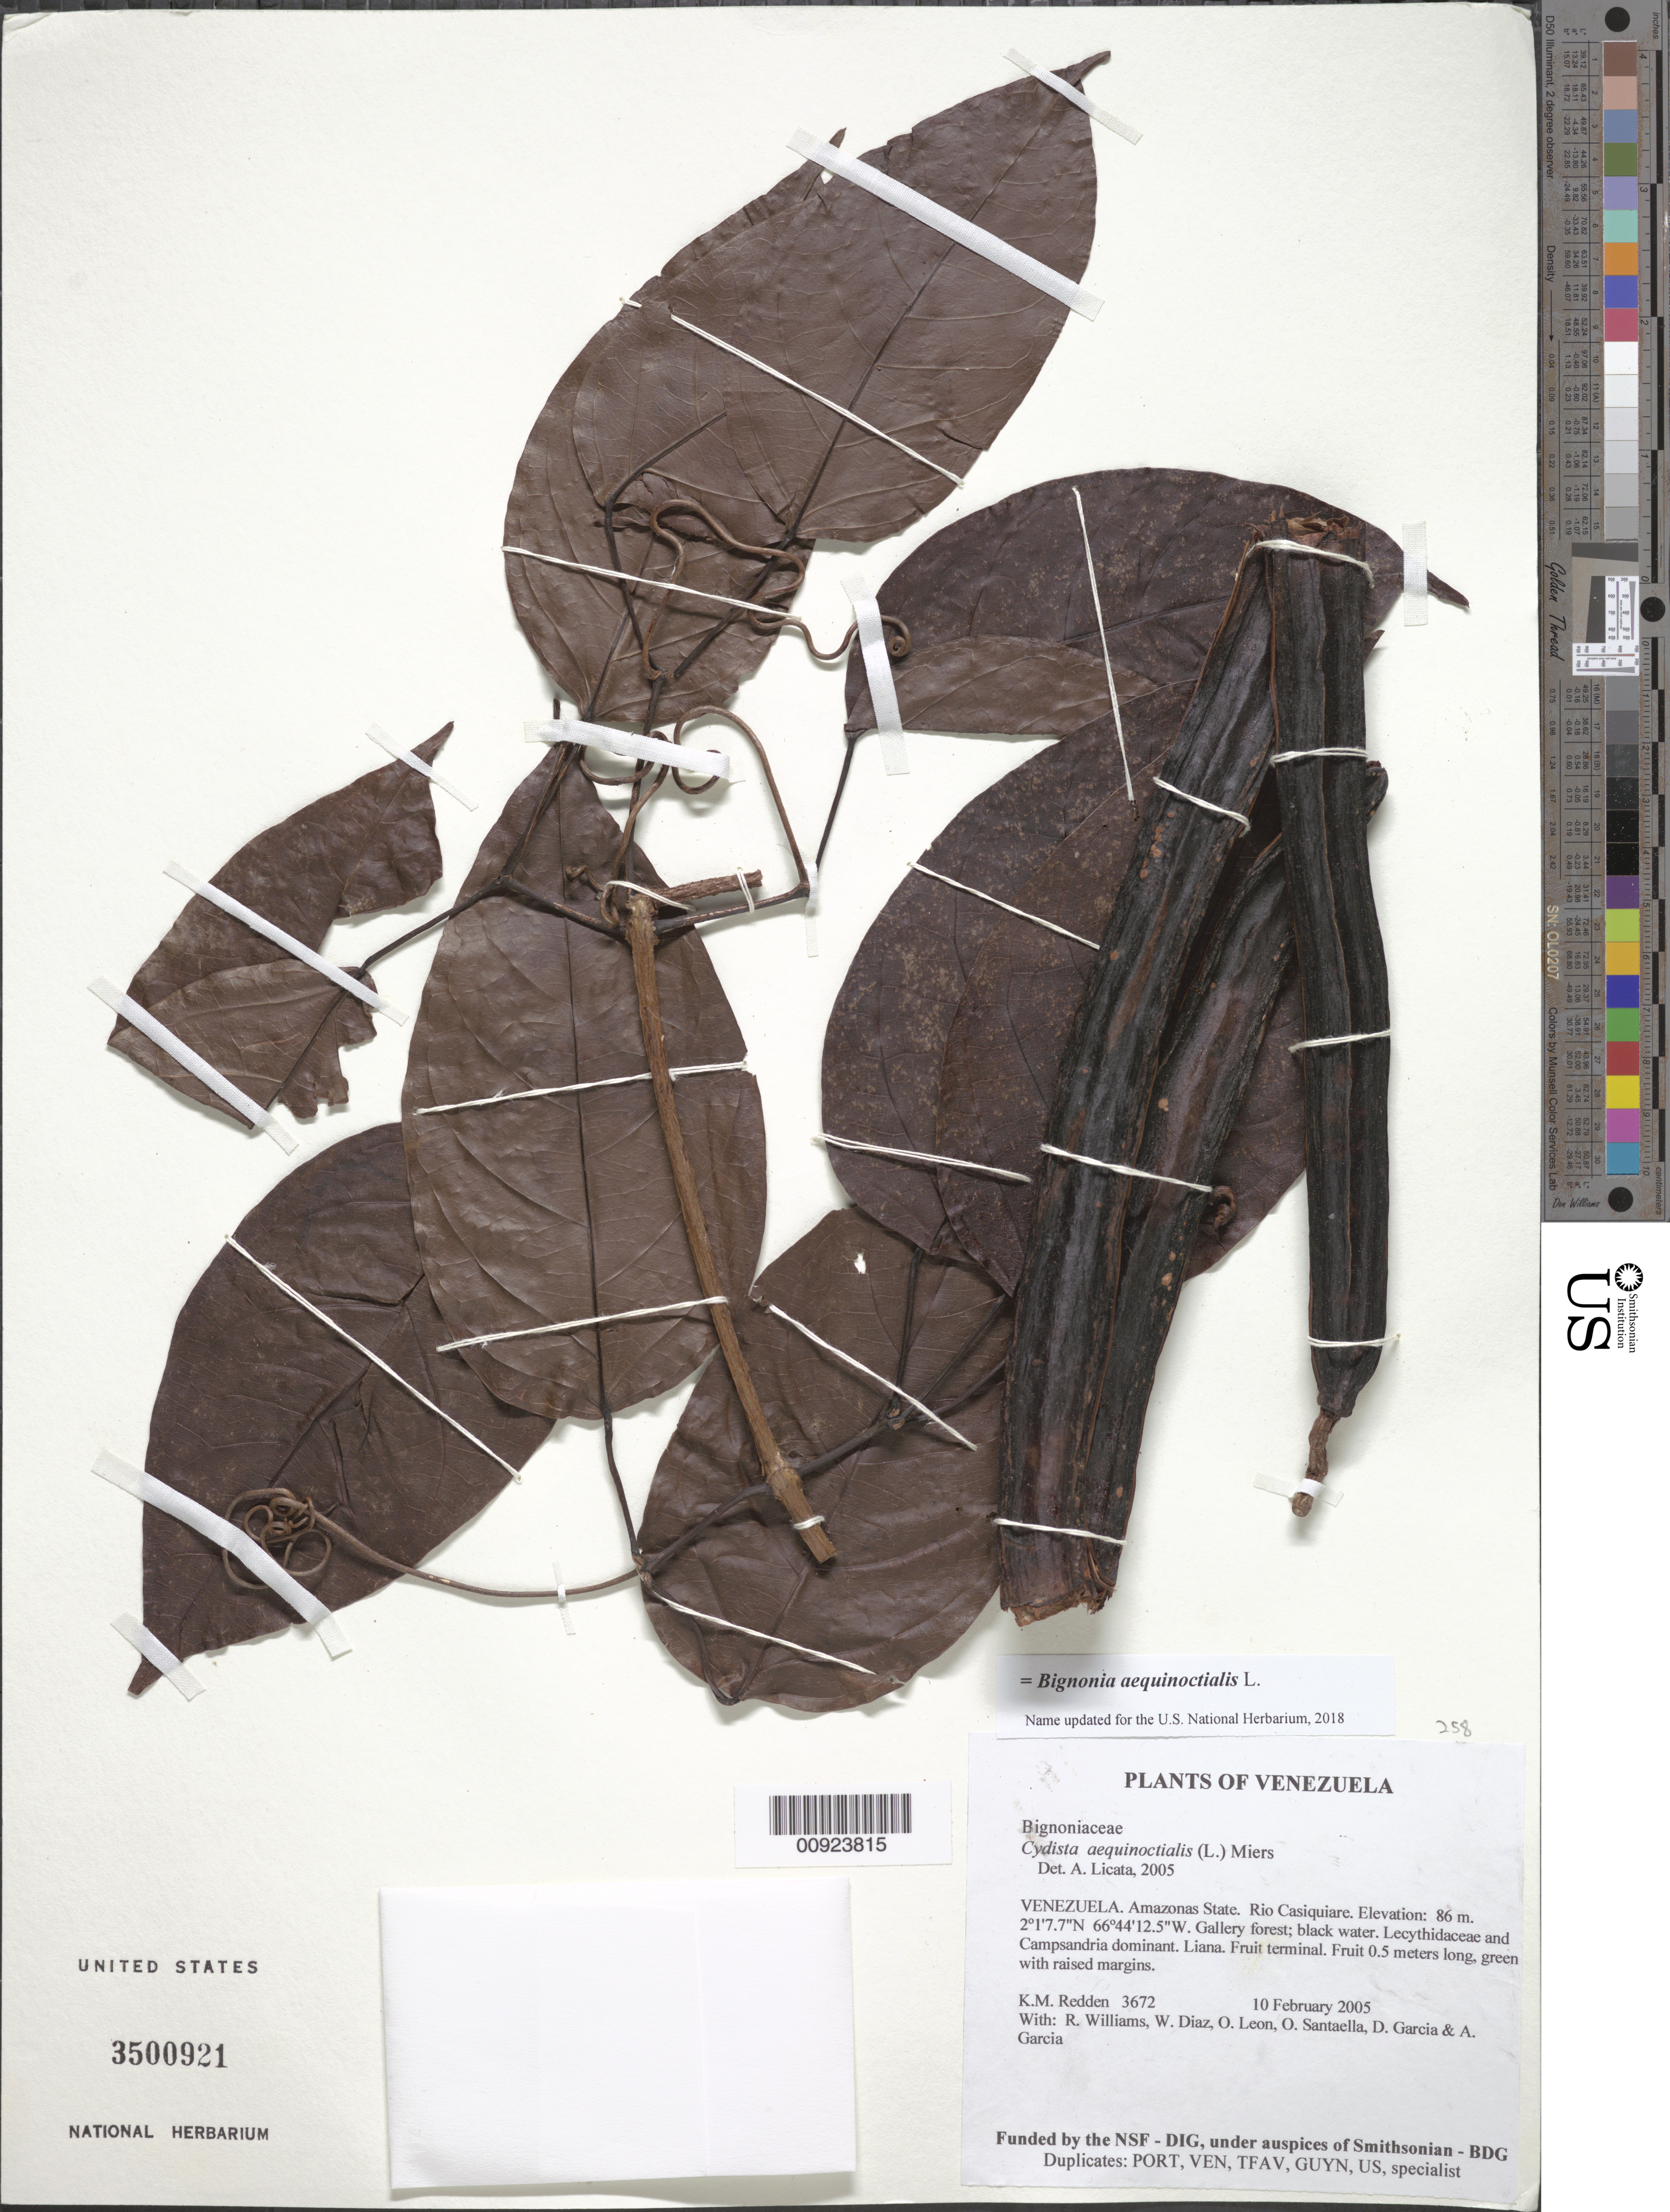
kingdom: Plantae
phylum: Tracheophyta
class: Magnoliopsida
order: Lamiales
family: Bignoniaceae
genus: Bignonia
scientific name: Bignonia aequinoctialis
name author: L.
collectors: K. M. Redden, R. Williams, W. Díaz P., O. León, O. Santaella, D. Garcia & A. Garcia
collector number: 3672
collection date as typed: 10 February 2005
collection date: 2005-02-10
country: Venezuela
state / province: Amazonas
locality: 23 - Rio Casiquiare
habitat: Gallery forest; black water. Lecythidaceae and Campsiandra dominant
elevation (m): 86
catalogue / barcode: US 3500921